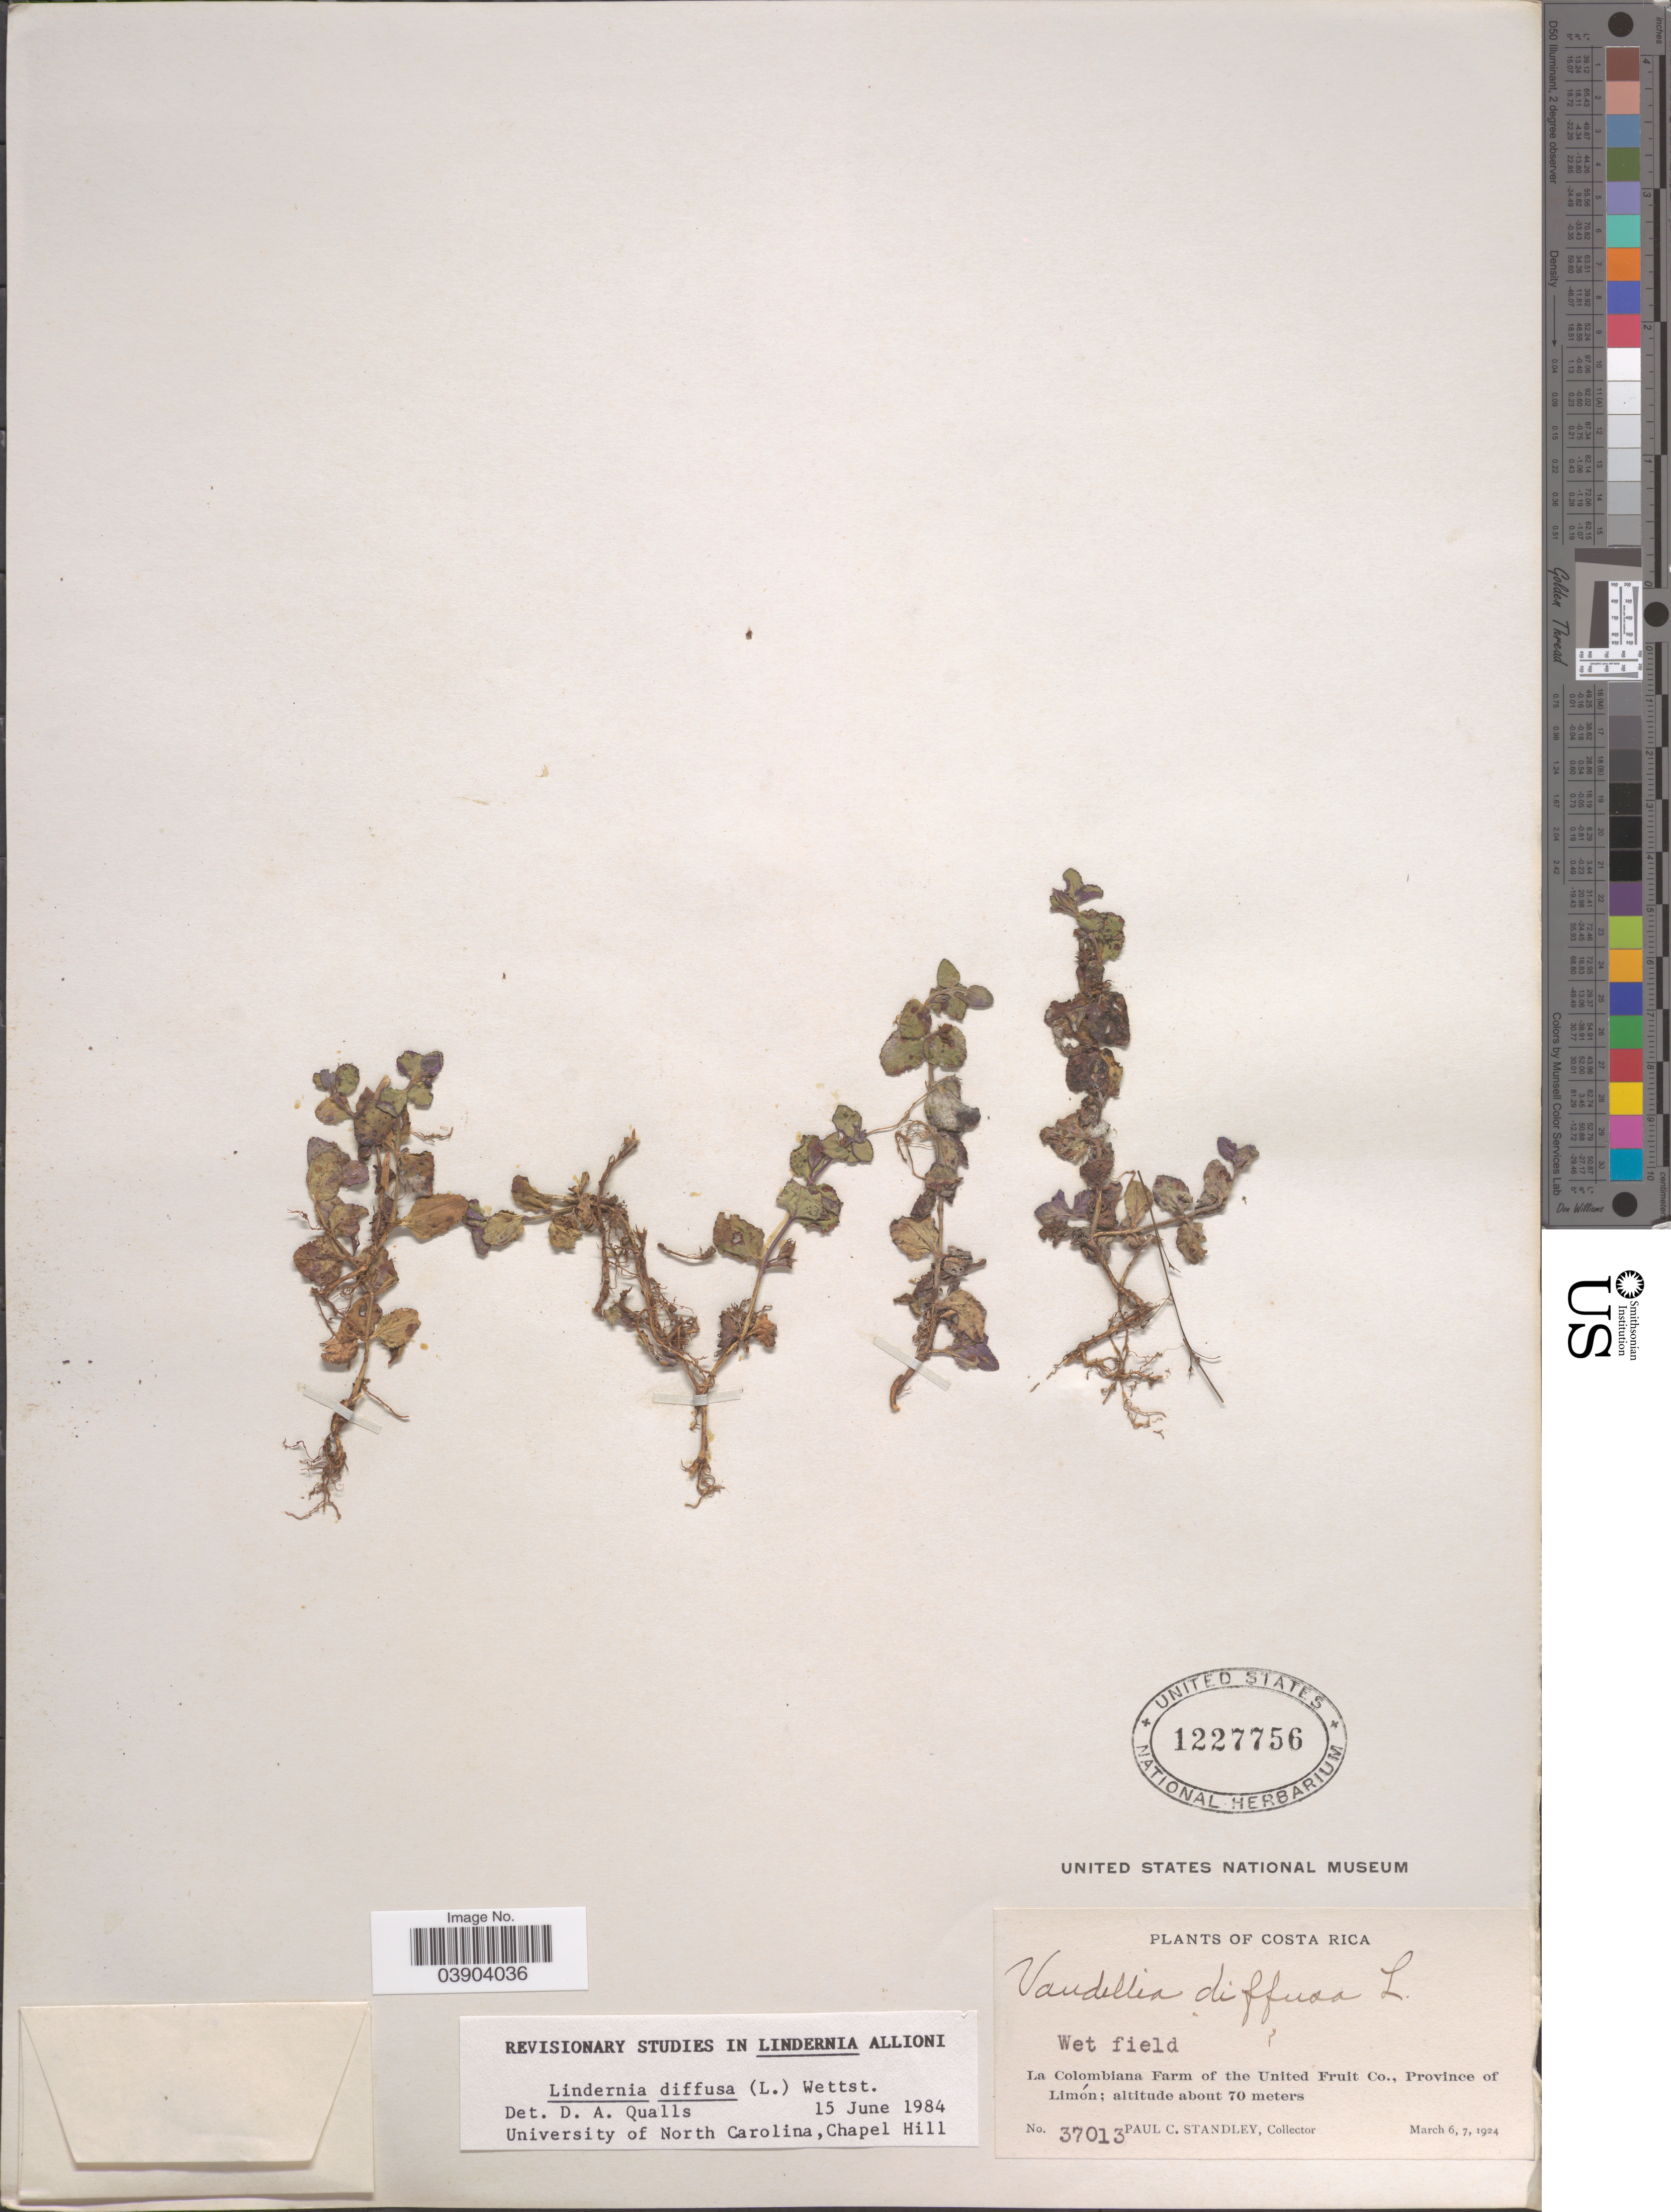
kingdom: Plantae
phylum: Tracheophyta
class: Magnoliopsida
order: Lamiales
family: Linderniaceae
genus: Lindernia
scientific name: Lindernia diffusa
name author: (L.) Wettst.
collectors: P. C. Standley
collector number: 37013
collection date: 1924-03-06/1924-03-07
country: Costa Rica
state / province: Limón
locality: La Colombiana Farm of the United Fruit Co.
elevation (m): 70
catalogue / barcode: US 1227756